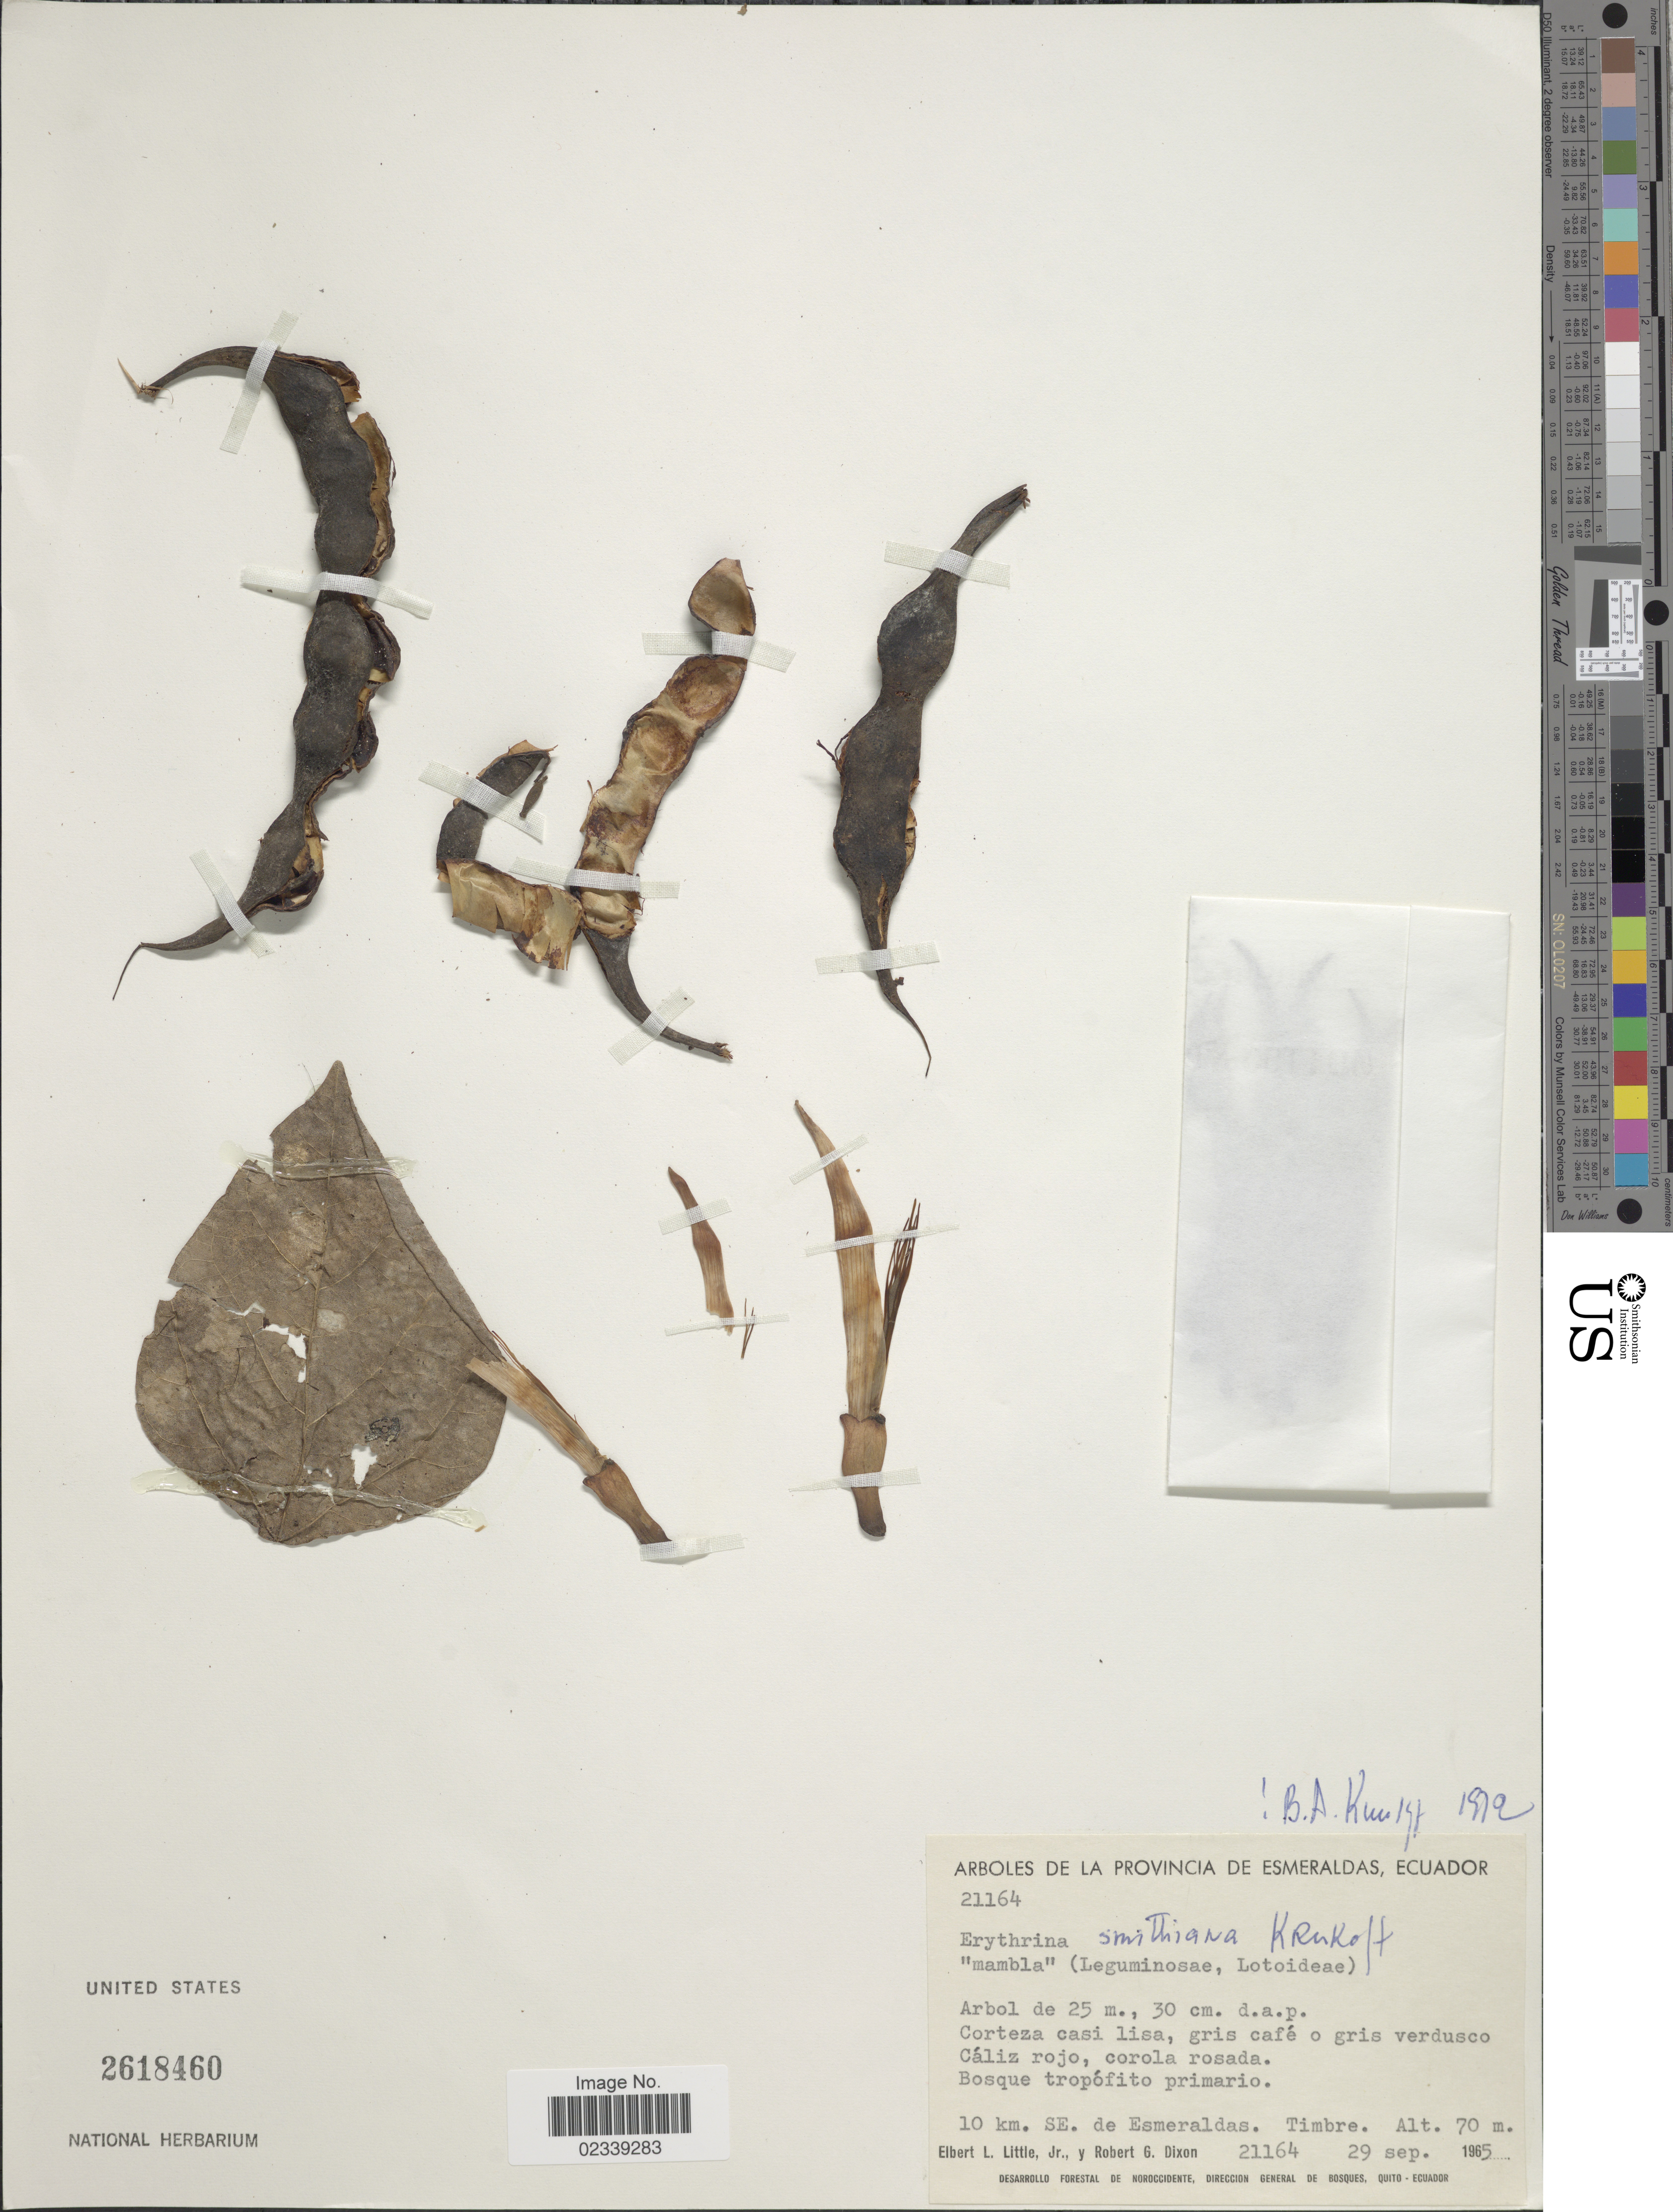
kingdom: Plantae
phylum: Tracheophyta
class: Magnoliopsida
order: Fabales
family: Fabaceae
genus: Erythrina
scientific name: Erythrina smithiana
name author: Krukoff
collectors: E. L. Little & R. G. Dixon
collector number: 21164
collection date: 1965-09-29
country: Ecuador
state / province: Esmeraldas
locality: Corteza casi lisa, gris cafe o gris verdusco Caliz rojo, corola rosada, Bosque tropofito primario, 10 km. SE. de Esmeraldas, Timbre.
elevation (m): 70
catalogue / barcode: US 2618460